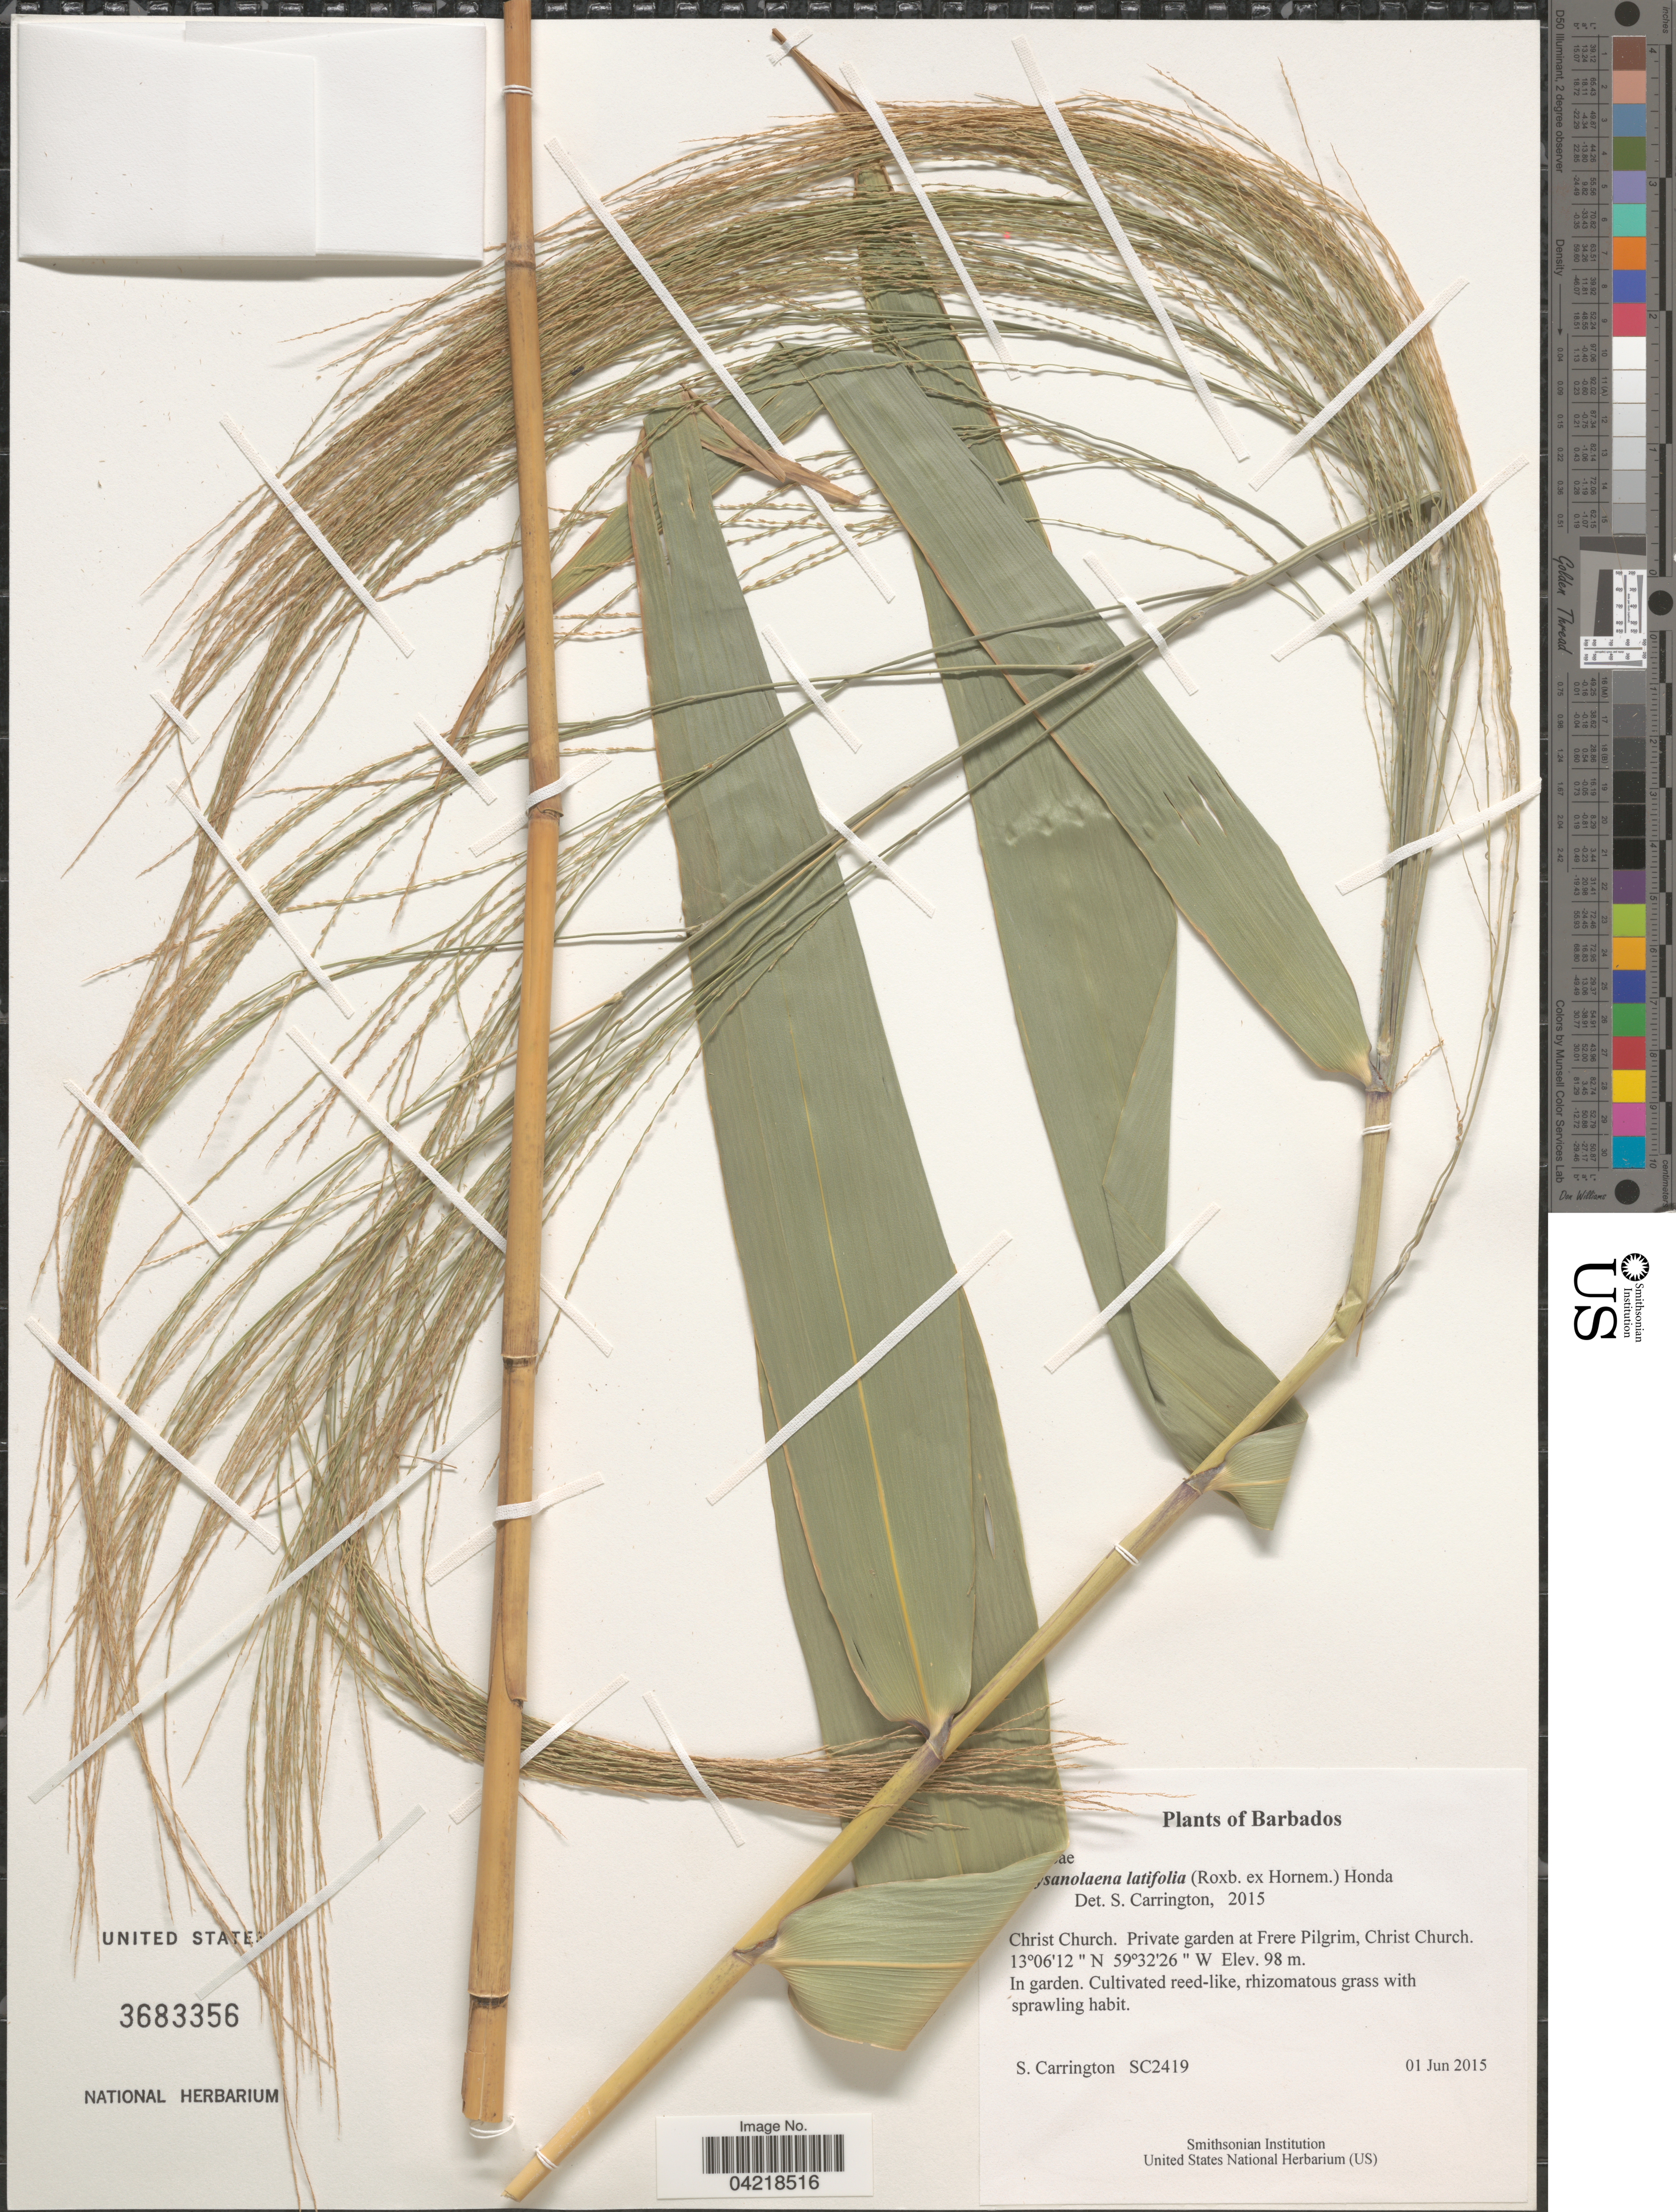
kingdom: Plantae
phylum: Tracheophyta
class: Liliopsida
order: Poales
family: Poaceae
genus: Thysanolaena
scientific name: Thysanolaena latifolia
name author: (Roxb. ex Hornem.) Honda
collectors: C. M. S. Carrington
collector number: SC2419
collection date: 2015-06-01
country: Barbados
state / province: Christ Church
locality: Private garden at Frere Pilgrim, Christ Church. In garden. Cultivated reed-like.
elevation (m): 98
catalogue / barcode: US 3683356